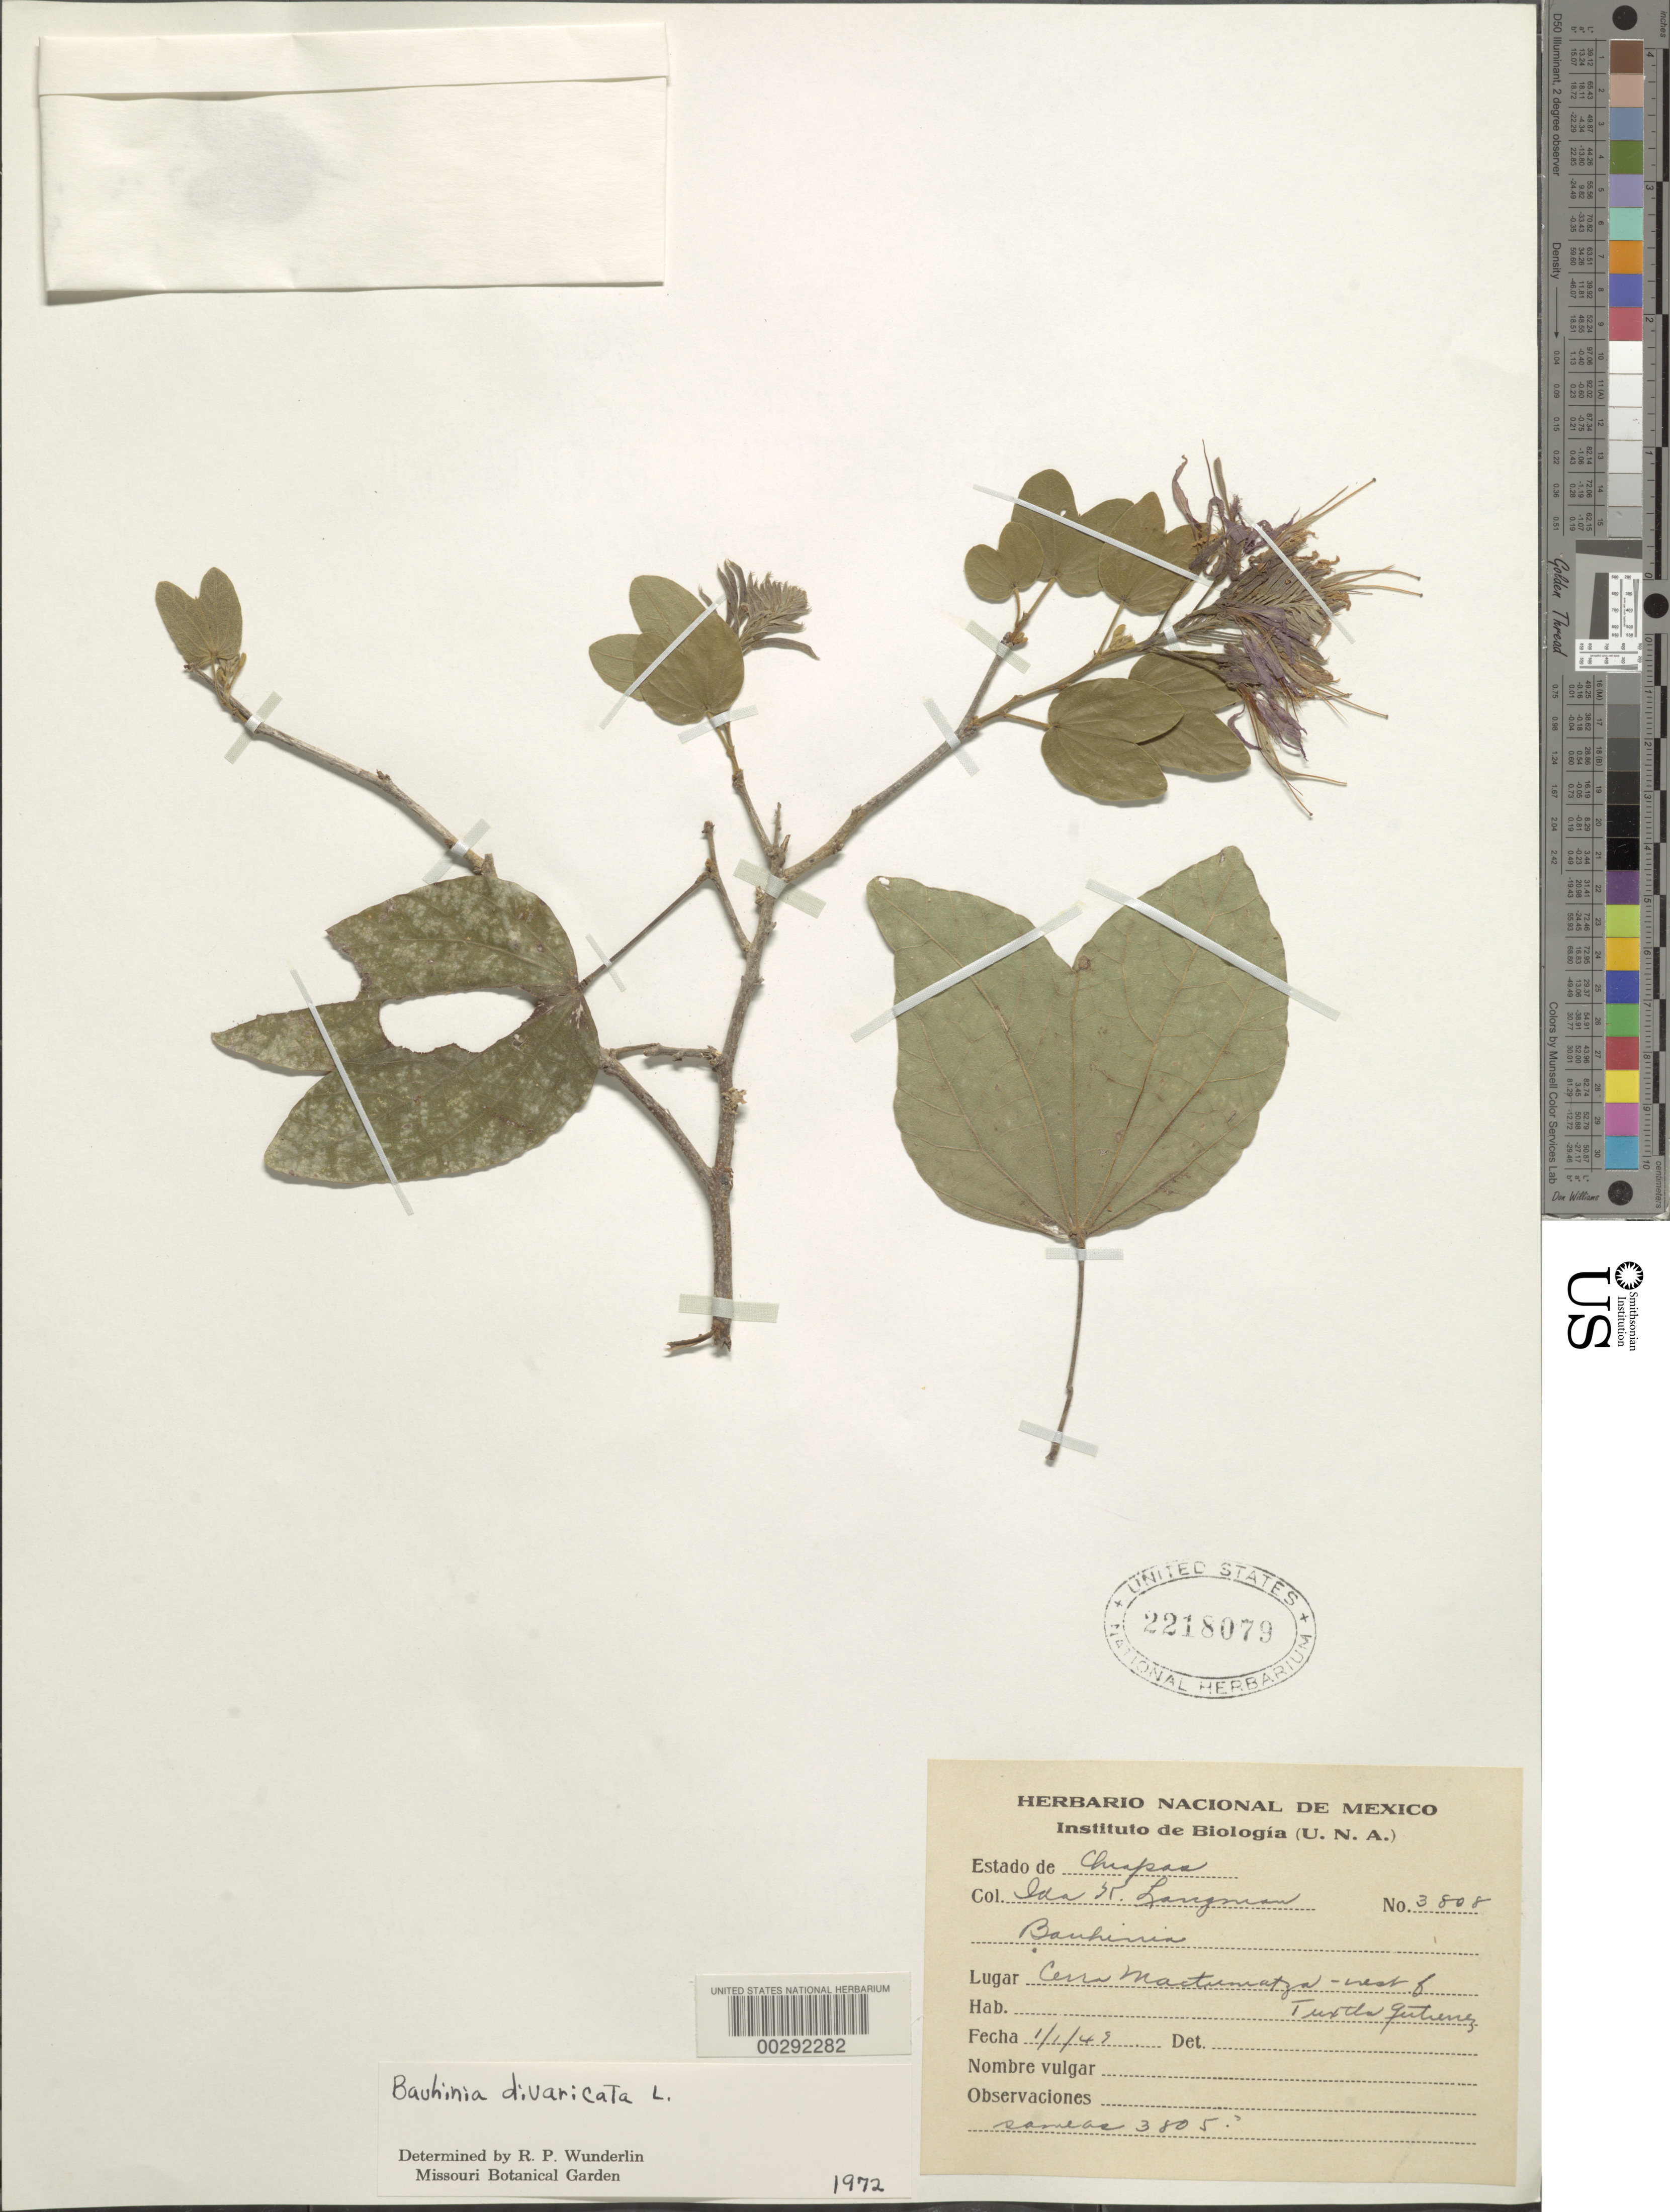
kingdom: Plantae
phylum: Tracheophyta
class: Magnoliopsida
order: Fabales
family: Fabaceae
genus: Bauhinia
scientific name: Bauhinia divaricata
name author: L.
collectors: I. Langman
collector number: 3808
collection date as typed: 01 Jan 1949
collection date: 1949-01-01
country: Mexico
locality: Cerra mactumatza, W of Tuxtla guterez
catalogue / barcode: US 2218079